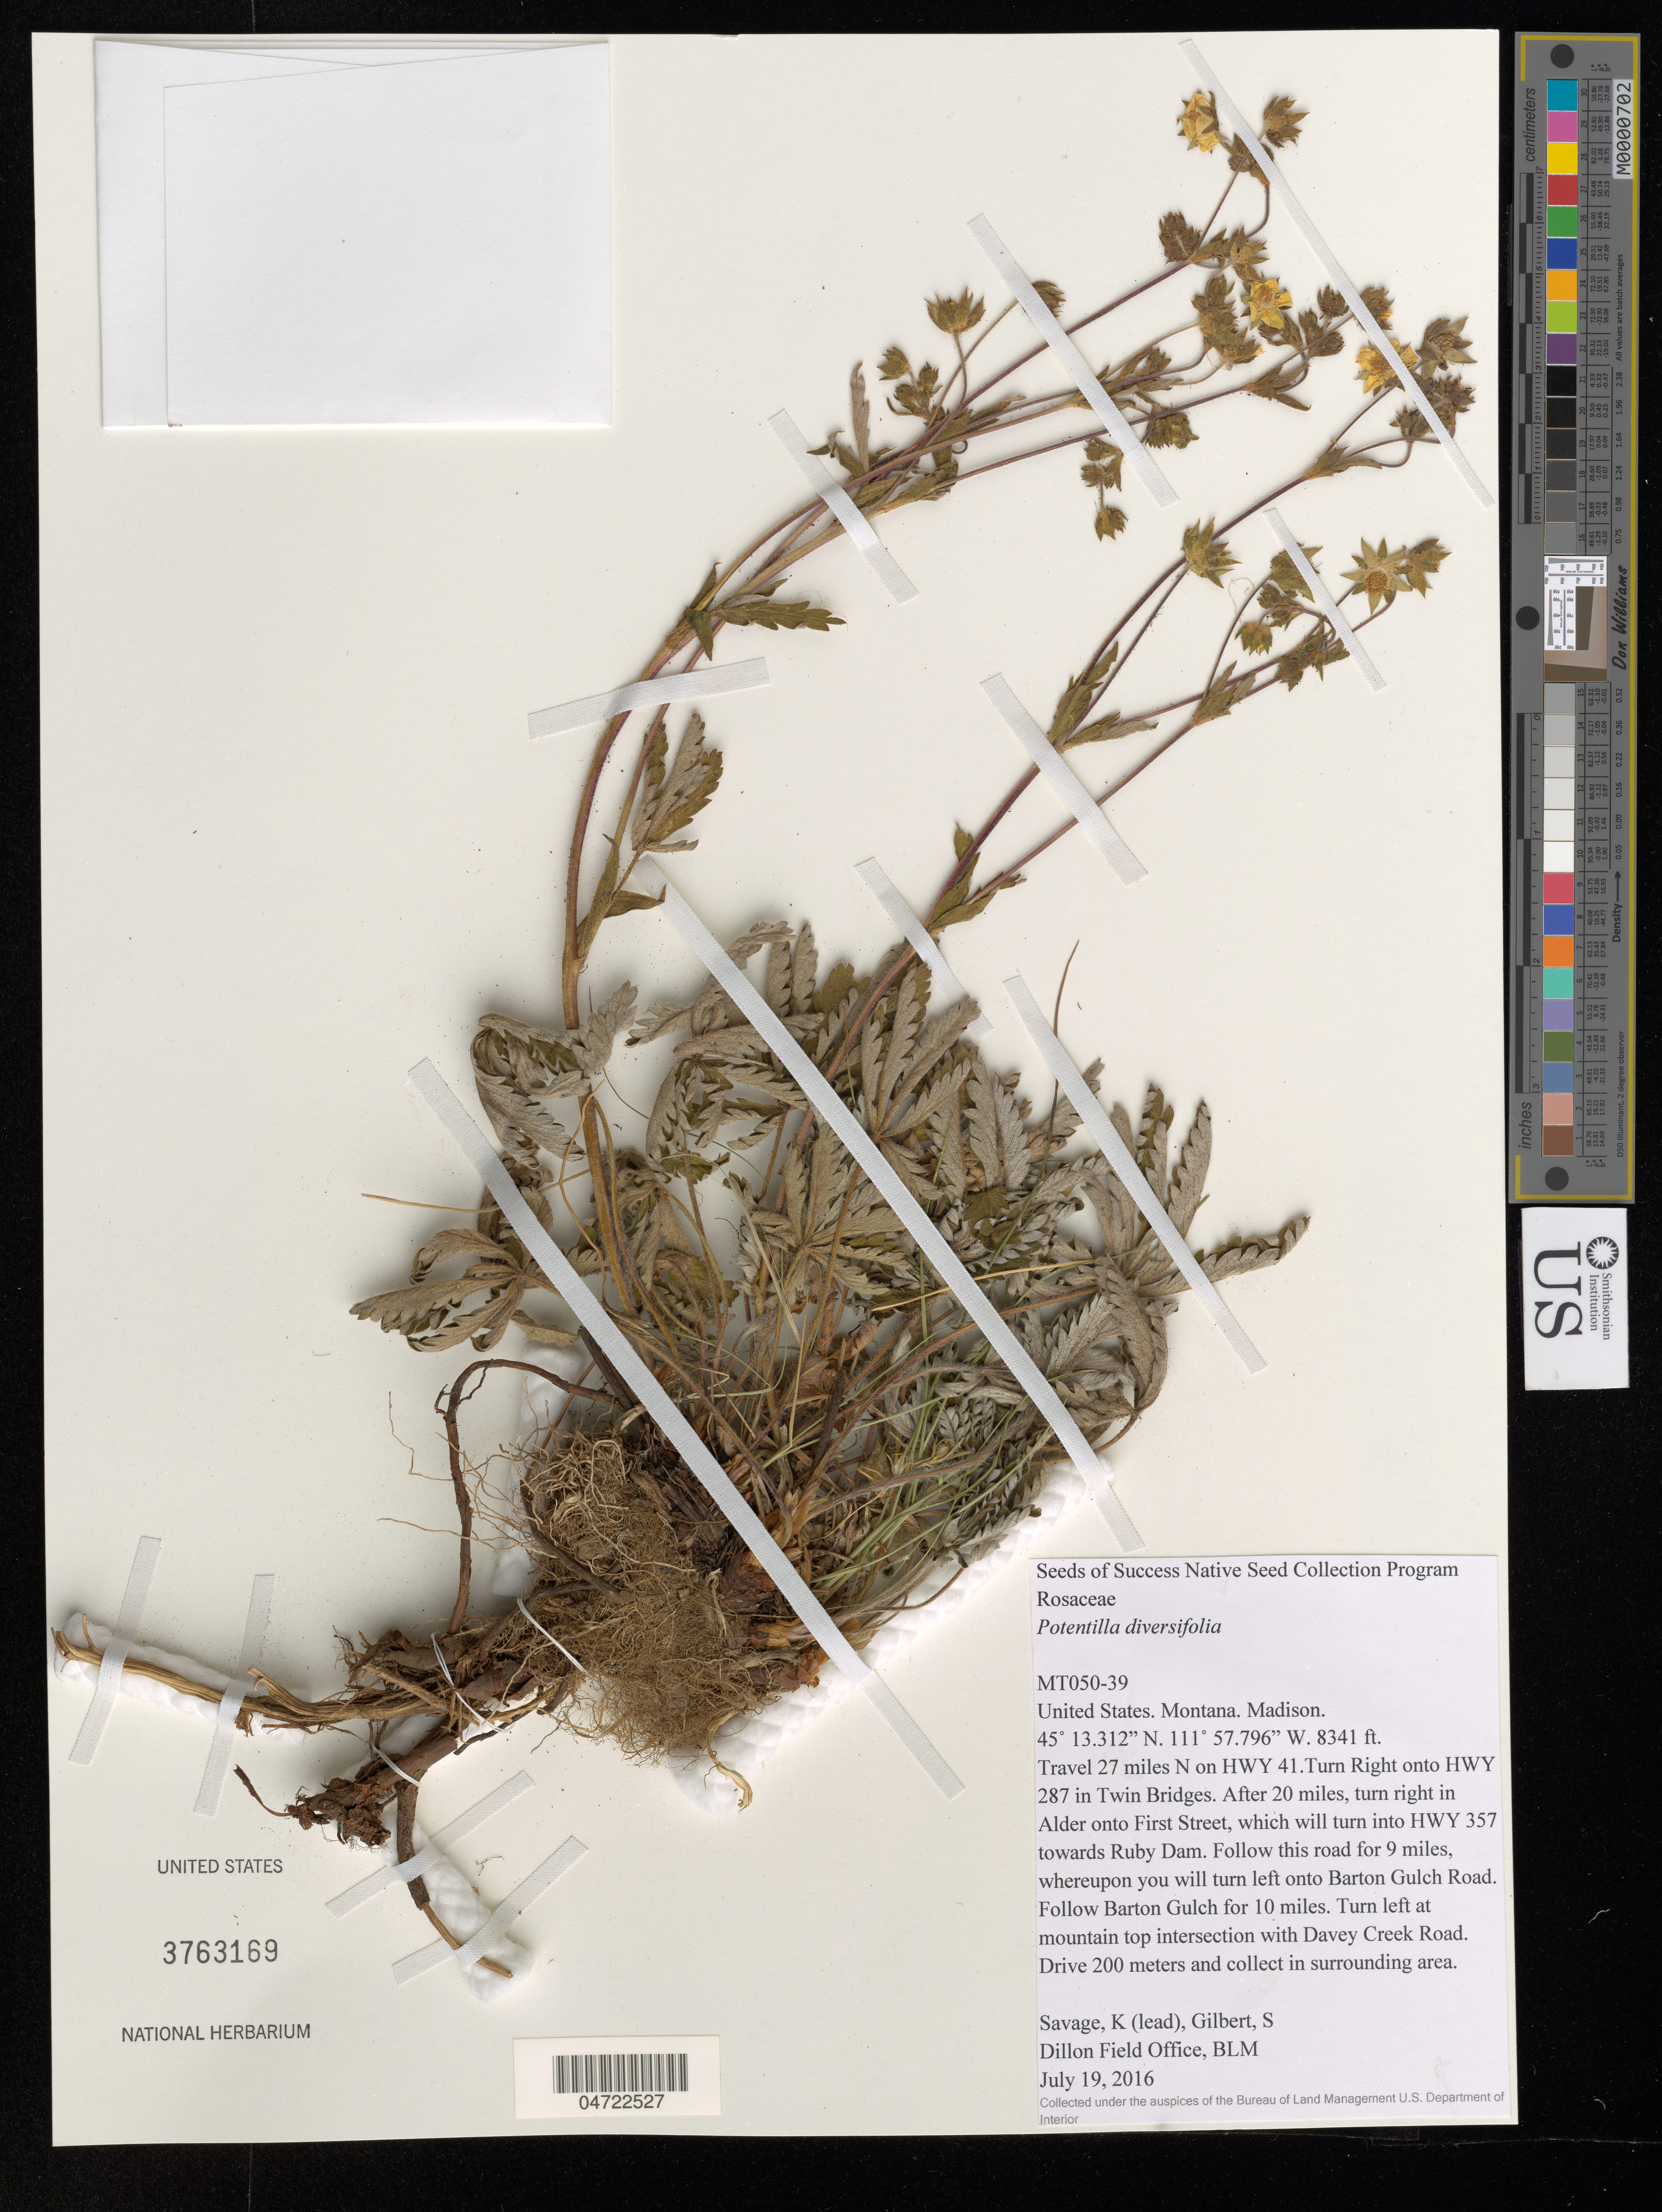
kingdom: Plantae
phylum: Tracheophyta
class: Magnoliopsida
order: Rosales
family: Rosaceae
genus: Potentilla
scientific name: Potentilla diversifolia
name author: Lehm.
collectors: K. Savage & S. Gilbert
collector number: MT050-39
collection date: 2016-07-19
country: United States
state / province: Montana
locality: Madison. Travel 27 miles N on HWY 41. Turn Right onto HWY 287 in Twin Bridges. After 20 miles, turn right in Alder onto First Street, which will turn into HWY 357 towards Ruby Dam. Follow this road for 9 miles, whereupon you will turn left onto Barton Gulch Road. Follow Barton Gulch for 10 miles. Turn left at mountain top intersection with Davey Creek Road. Drive 200 meters and collect in surrounding area.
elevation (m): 2542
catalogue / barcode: US 3763169